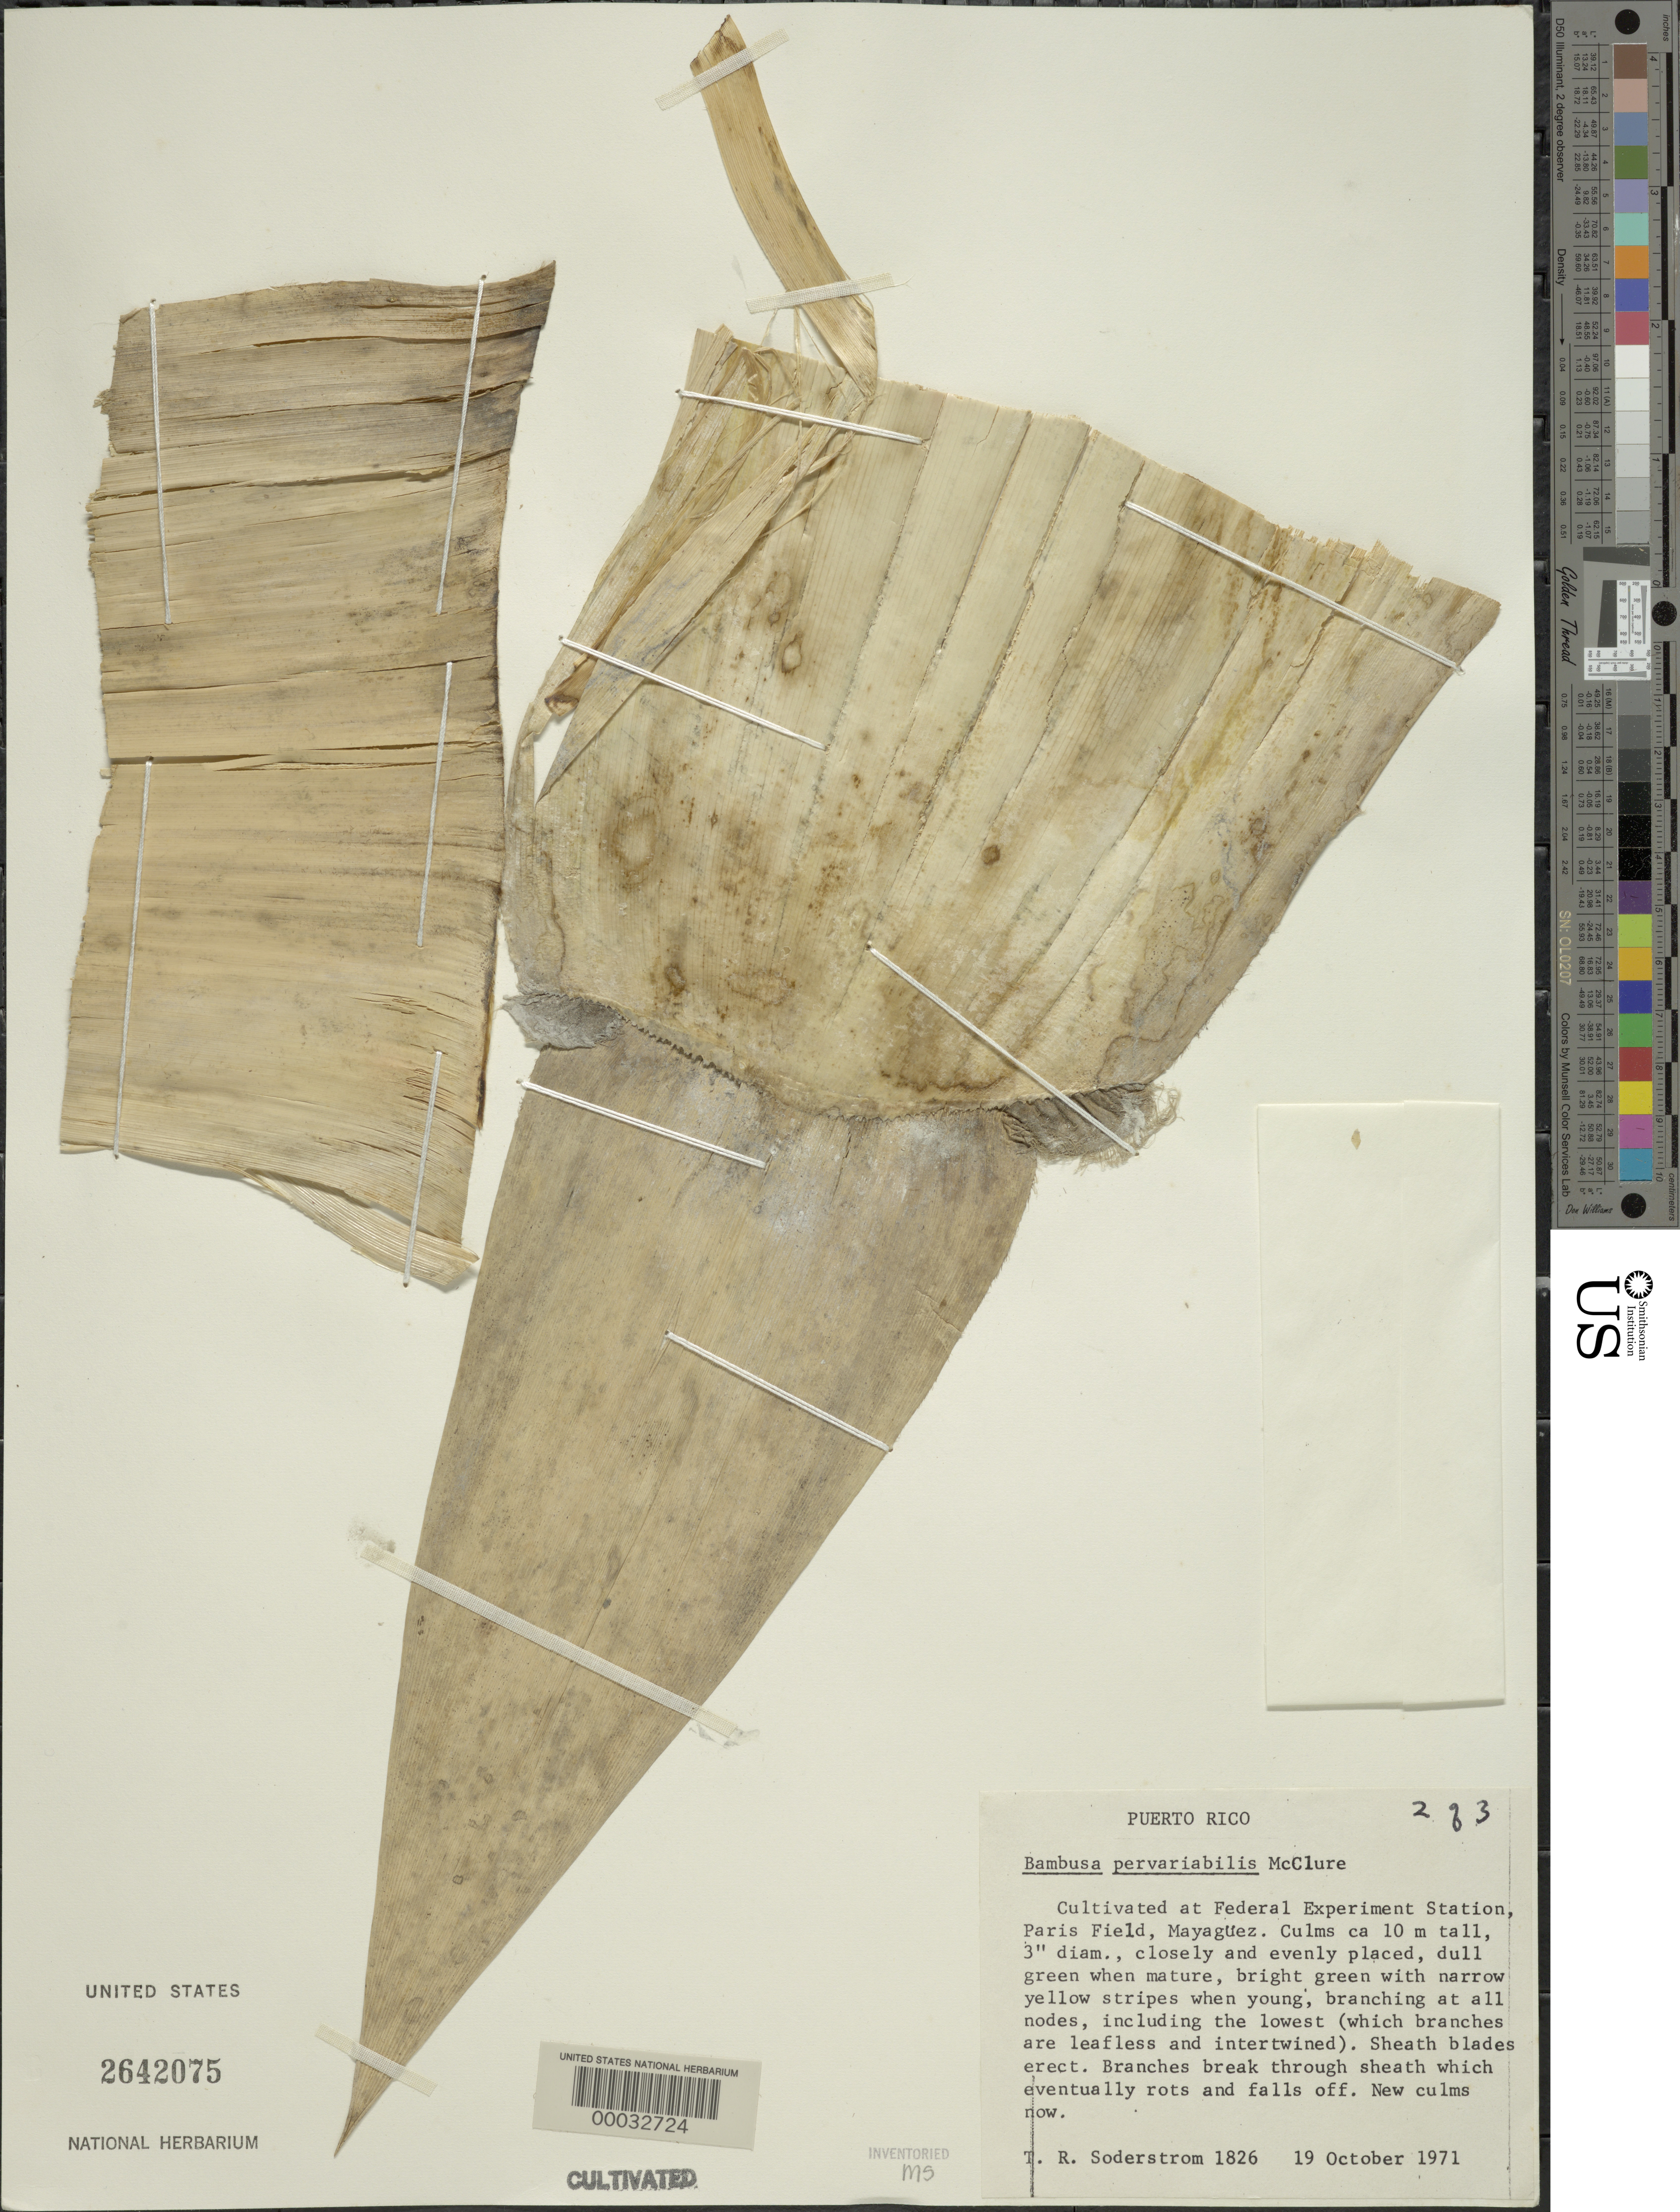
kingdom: Plantae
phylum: Tracheophyta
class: Liliopsida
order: Poales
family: Poaceae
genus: Bambusa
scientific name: Bambusa pervariabilis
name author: McClure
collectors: T. R. Soderstrom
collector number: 1826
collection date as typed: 19 Oct 1971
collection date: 1971-10-19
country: Puerto Rico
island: Greater Antilles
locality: Federal experimental station, paris field-mayaguez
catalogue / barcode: US 2642075